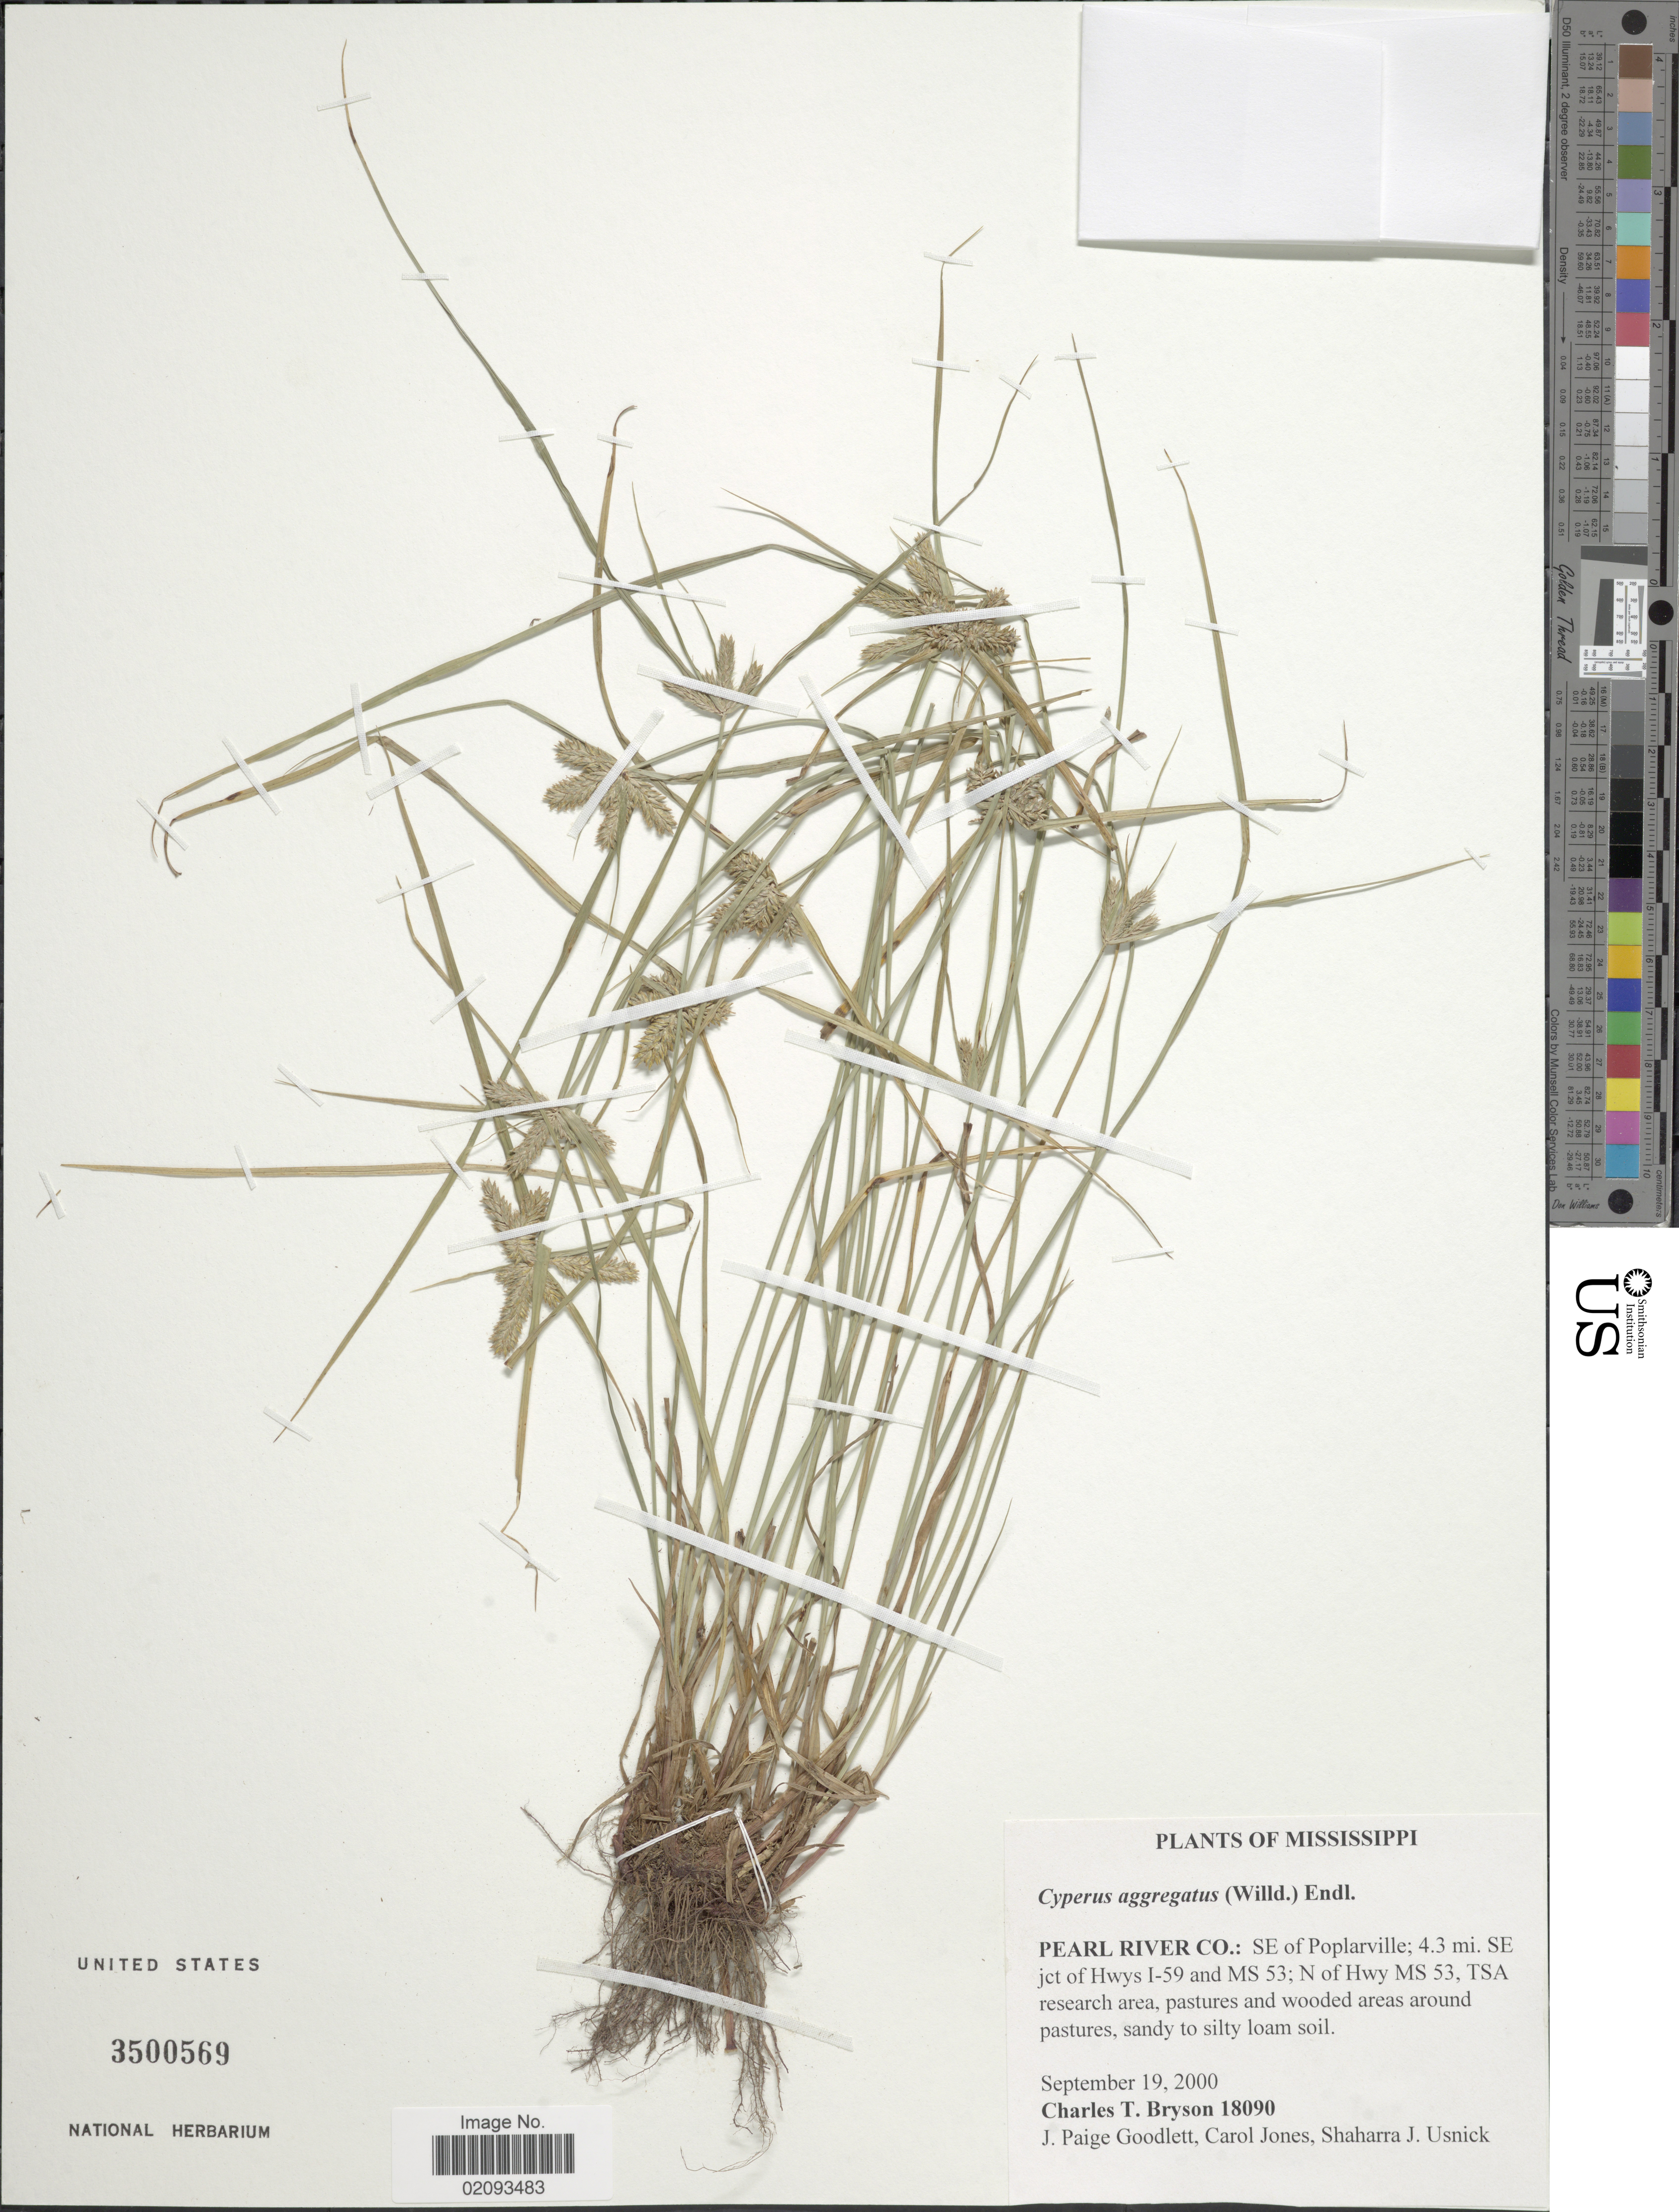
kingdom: Plantae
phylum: Tracheophyta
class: Liliopsida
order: Poales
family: Cyperaceae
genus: Cyperus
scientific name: Cyperus aggregatus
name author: (Willd.) Endl.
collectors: C. Bryson, J. Goodlett, Carleen Jones & S. Usnick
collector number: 18090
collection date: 2000-09-19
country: United States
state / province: Mississippi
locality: Pearl River Co, Se of Poplarville, 4.3 mi SE jct of Hwys I-59 and MS 53, N of Hwy MS 53, TSA research area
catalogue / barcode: US 3500569